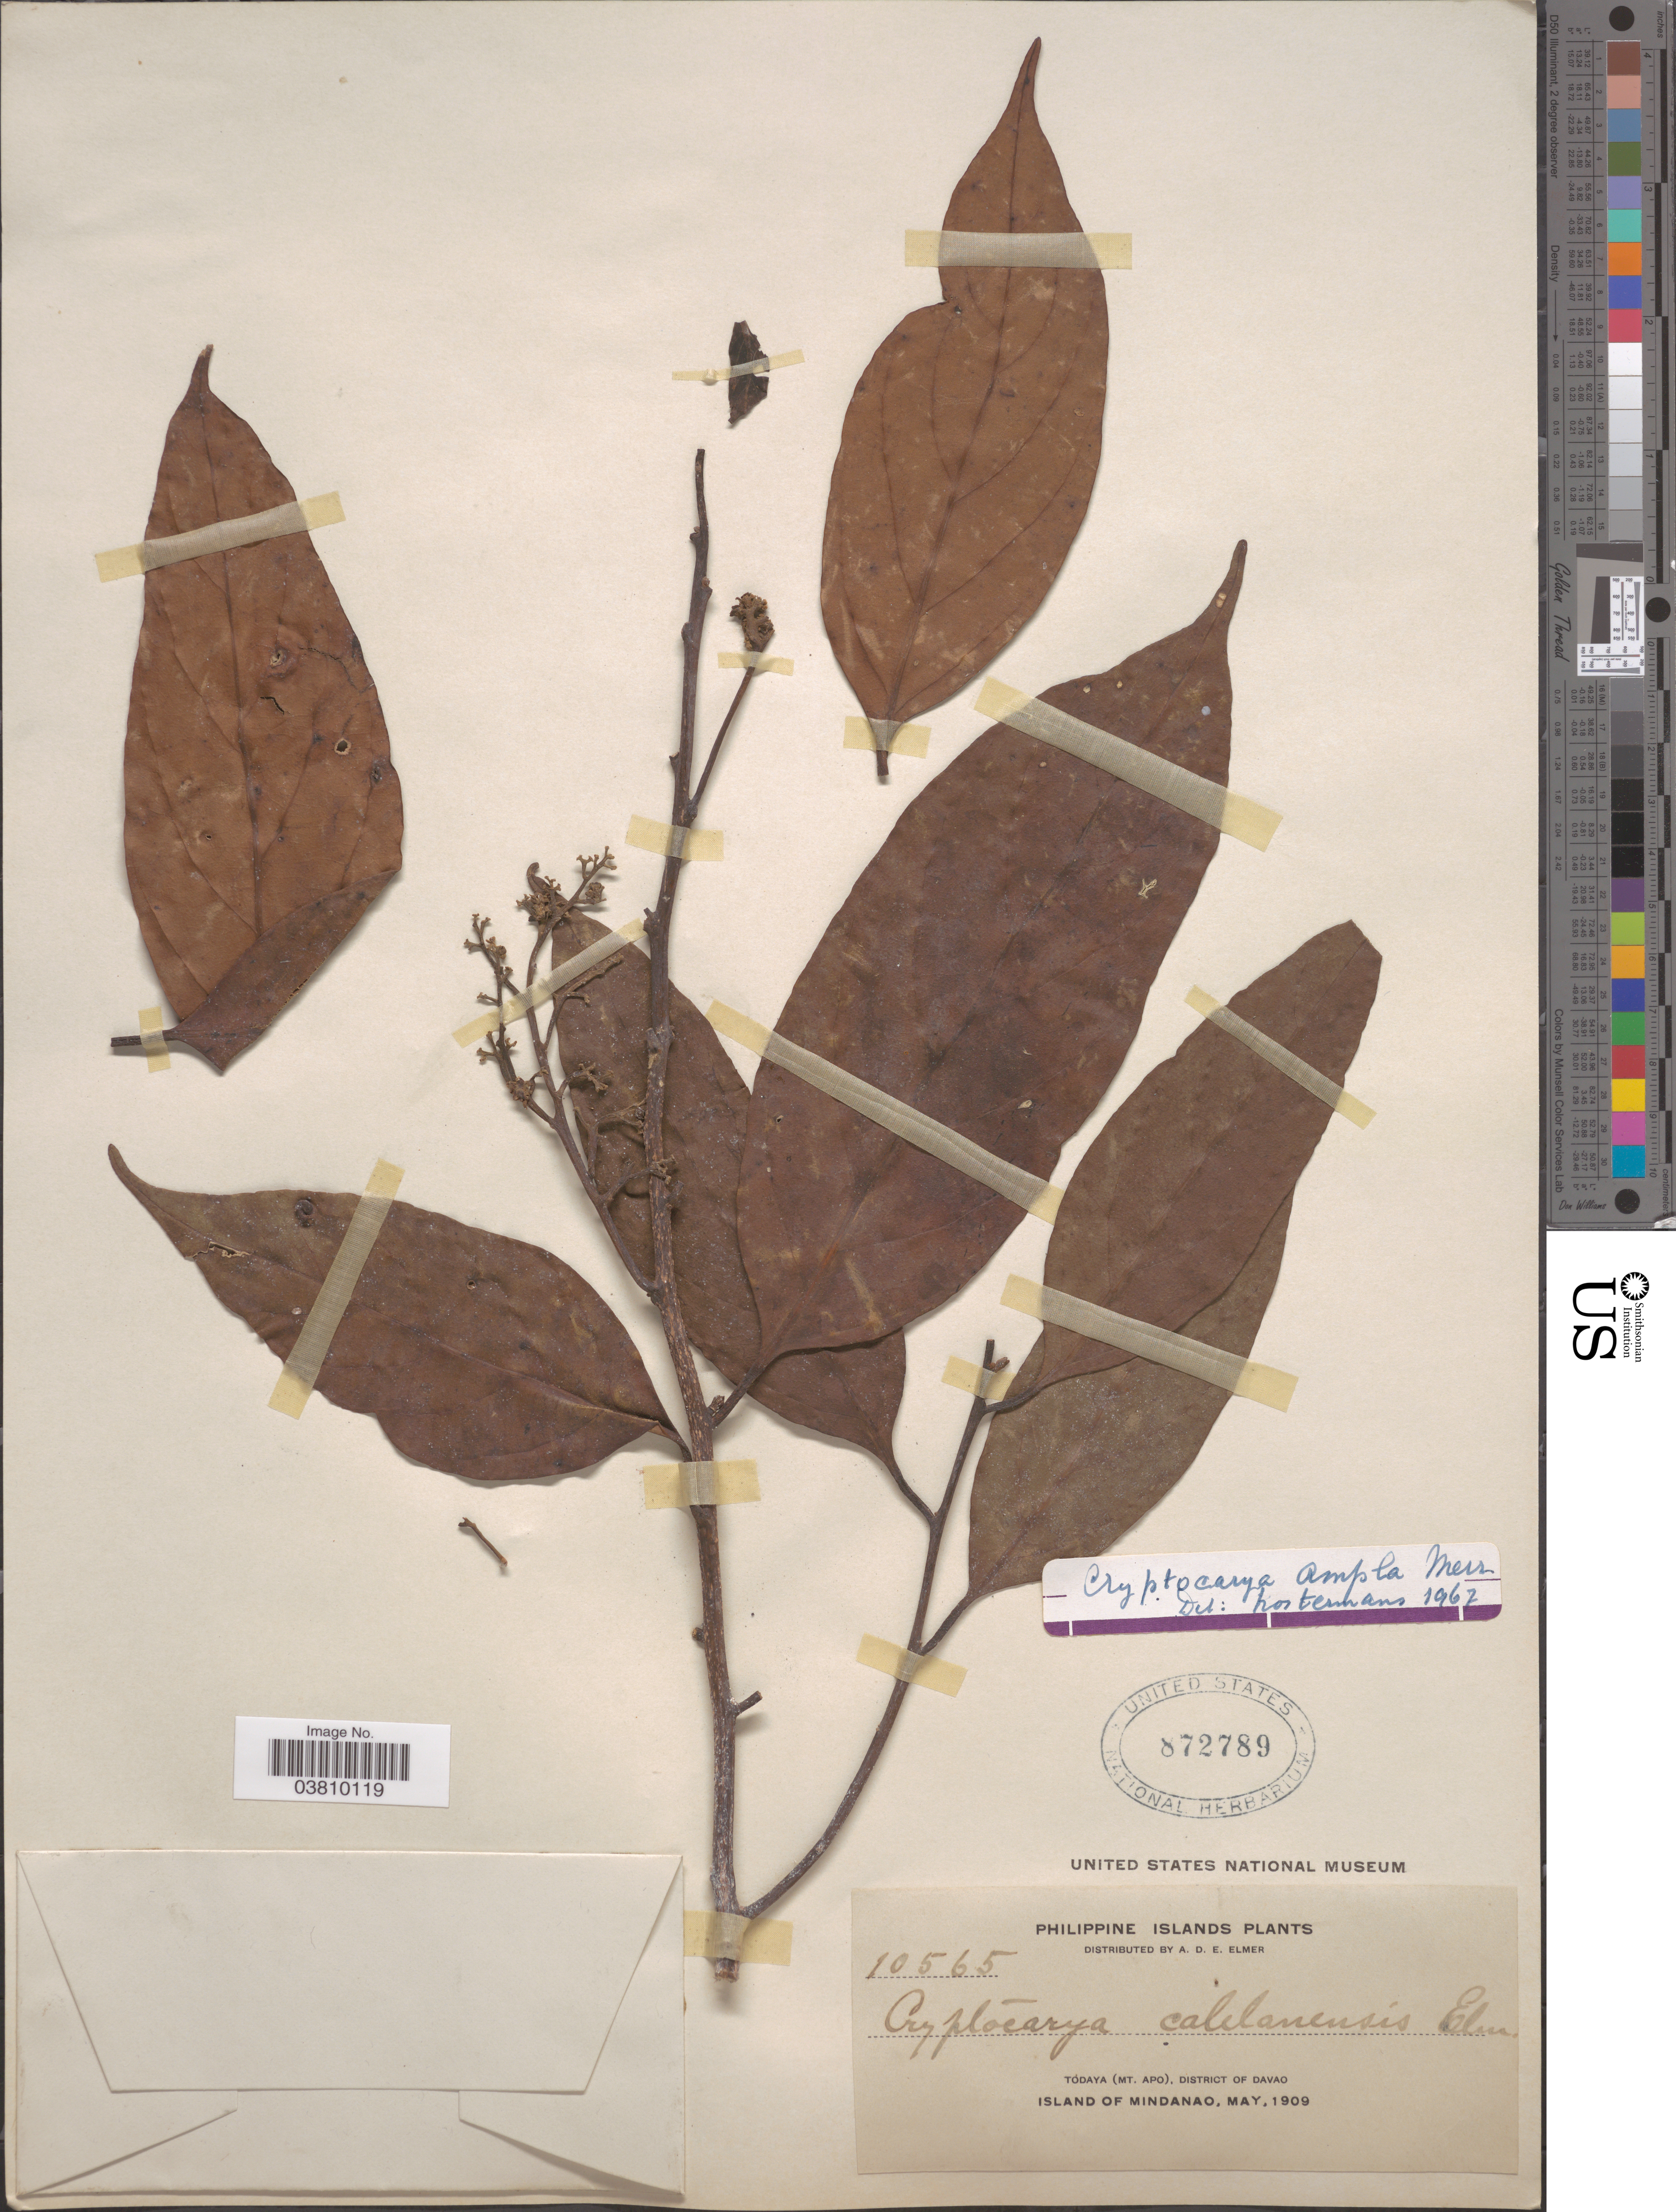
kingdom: Plantae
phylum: Tracheophyta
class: Magnoliopsida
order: Laurales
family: Lauraceae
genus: Cryptocarya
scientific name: Cryptocarya ampla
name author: Merr.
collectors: A. D. E. Elmer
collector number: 10565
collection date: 1909-05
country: Philippines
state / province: Davao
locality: Todaya (Mt. Apo), District of Davao. Island of Mindanao.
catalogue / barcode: US 872789